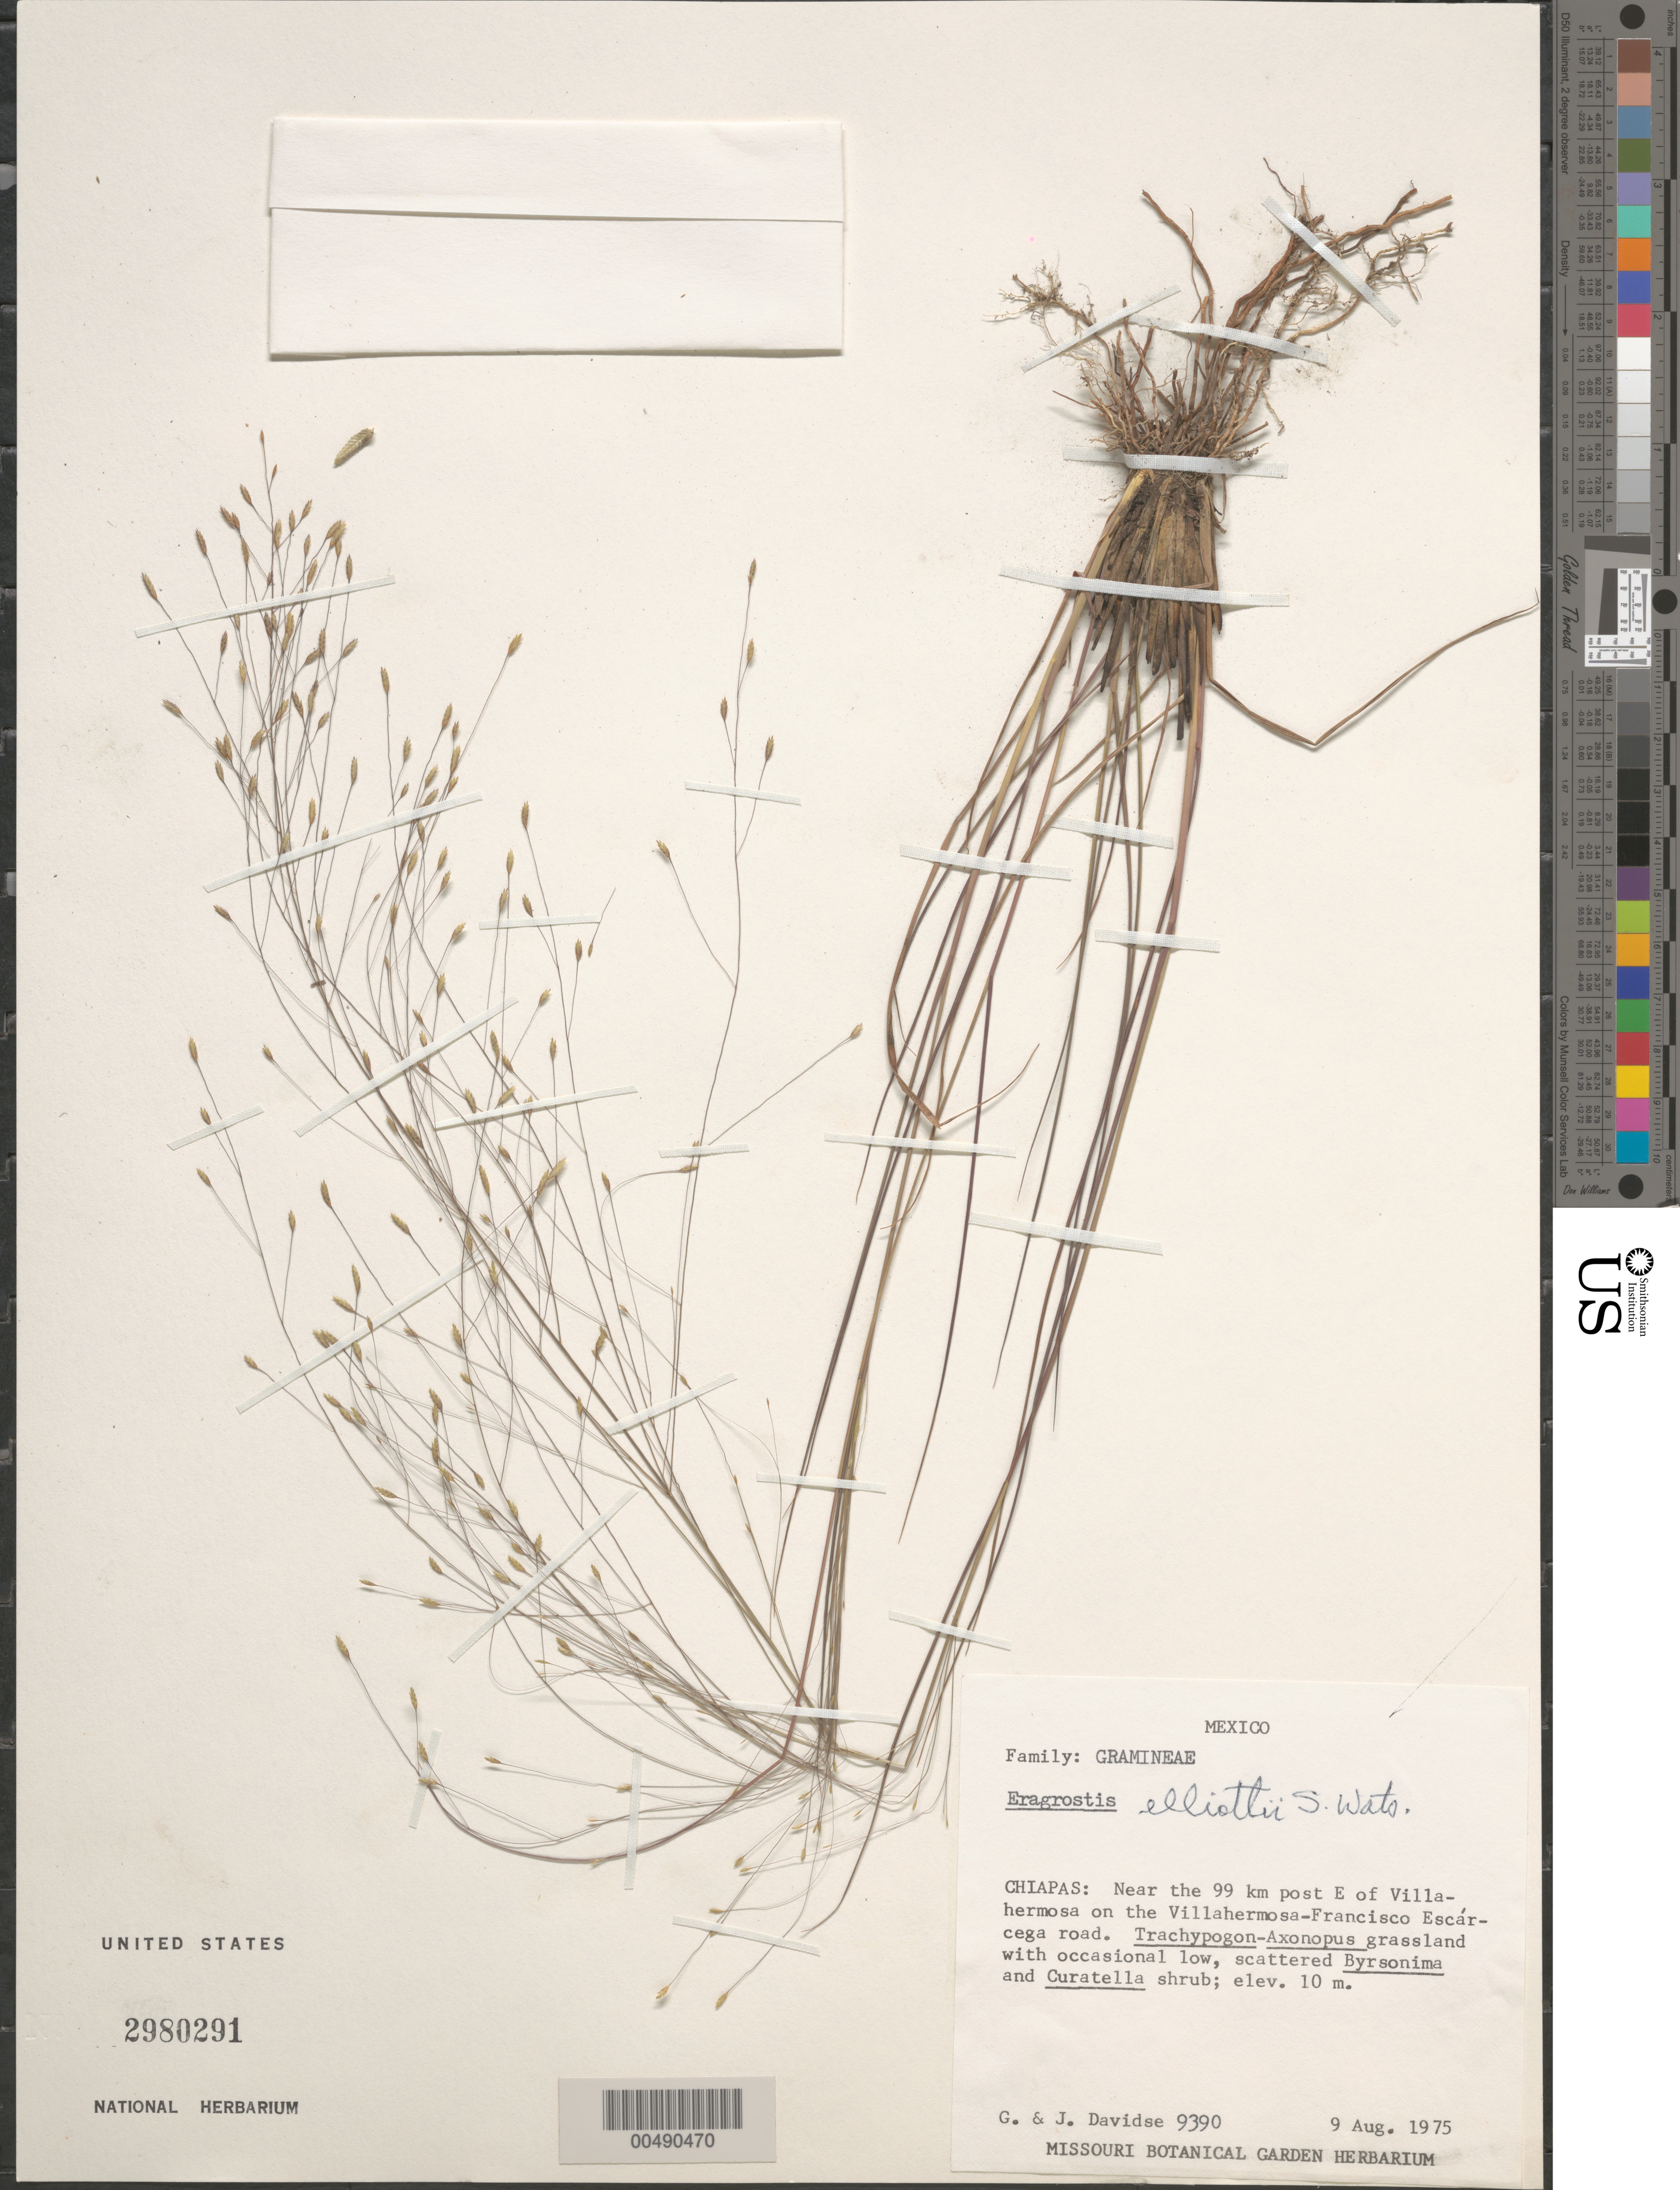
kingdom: Plantae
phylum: Tracheophyta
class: Liliopsida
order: Poales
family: Poaceae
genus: Eragrostis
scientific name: Eragrostis elliottii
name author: S. Watson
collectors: G. Davidse & J. Davidse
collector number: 9390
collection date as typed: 9 Aug 1975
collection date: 1975-08-09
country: Mexico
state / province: Chiapas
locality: Near the 99 km post E of Villahermosa on the Villahermosa-Francisco Escárcega rd.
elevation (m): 10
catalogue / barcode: US 2980291